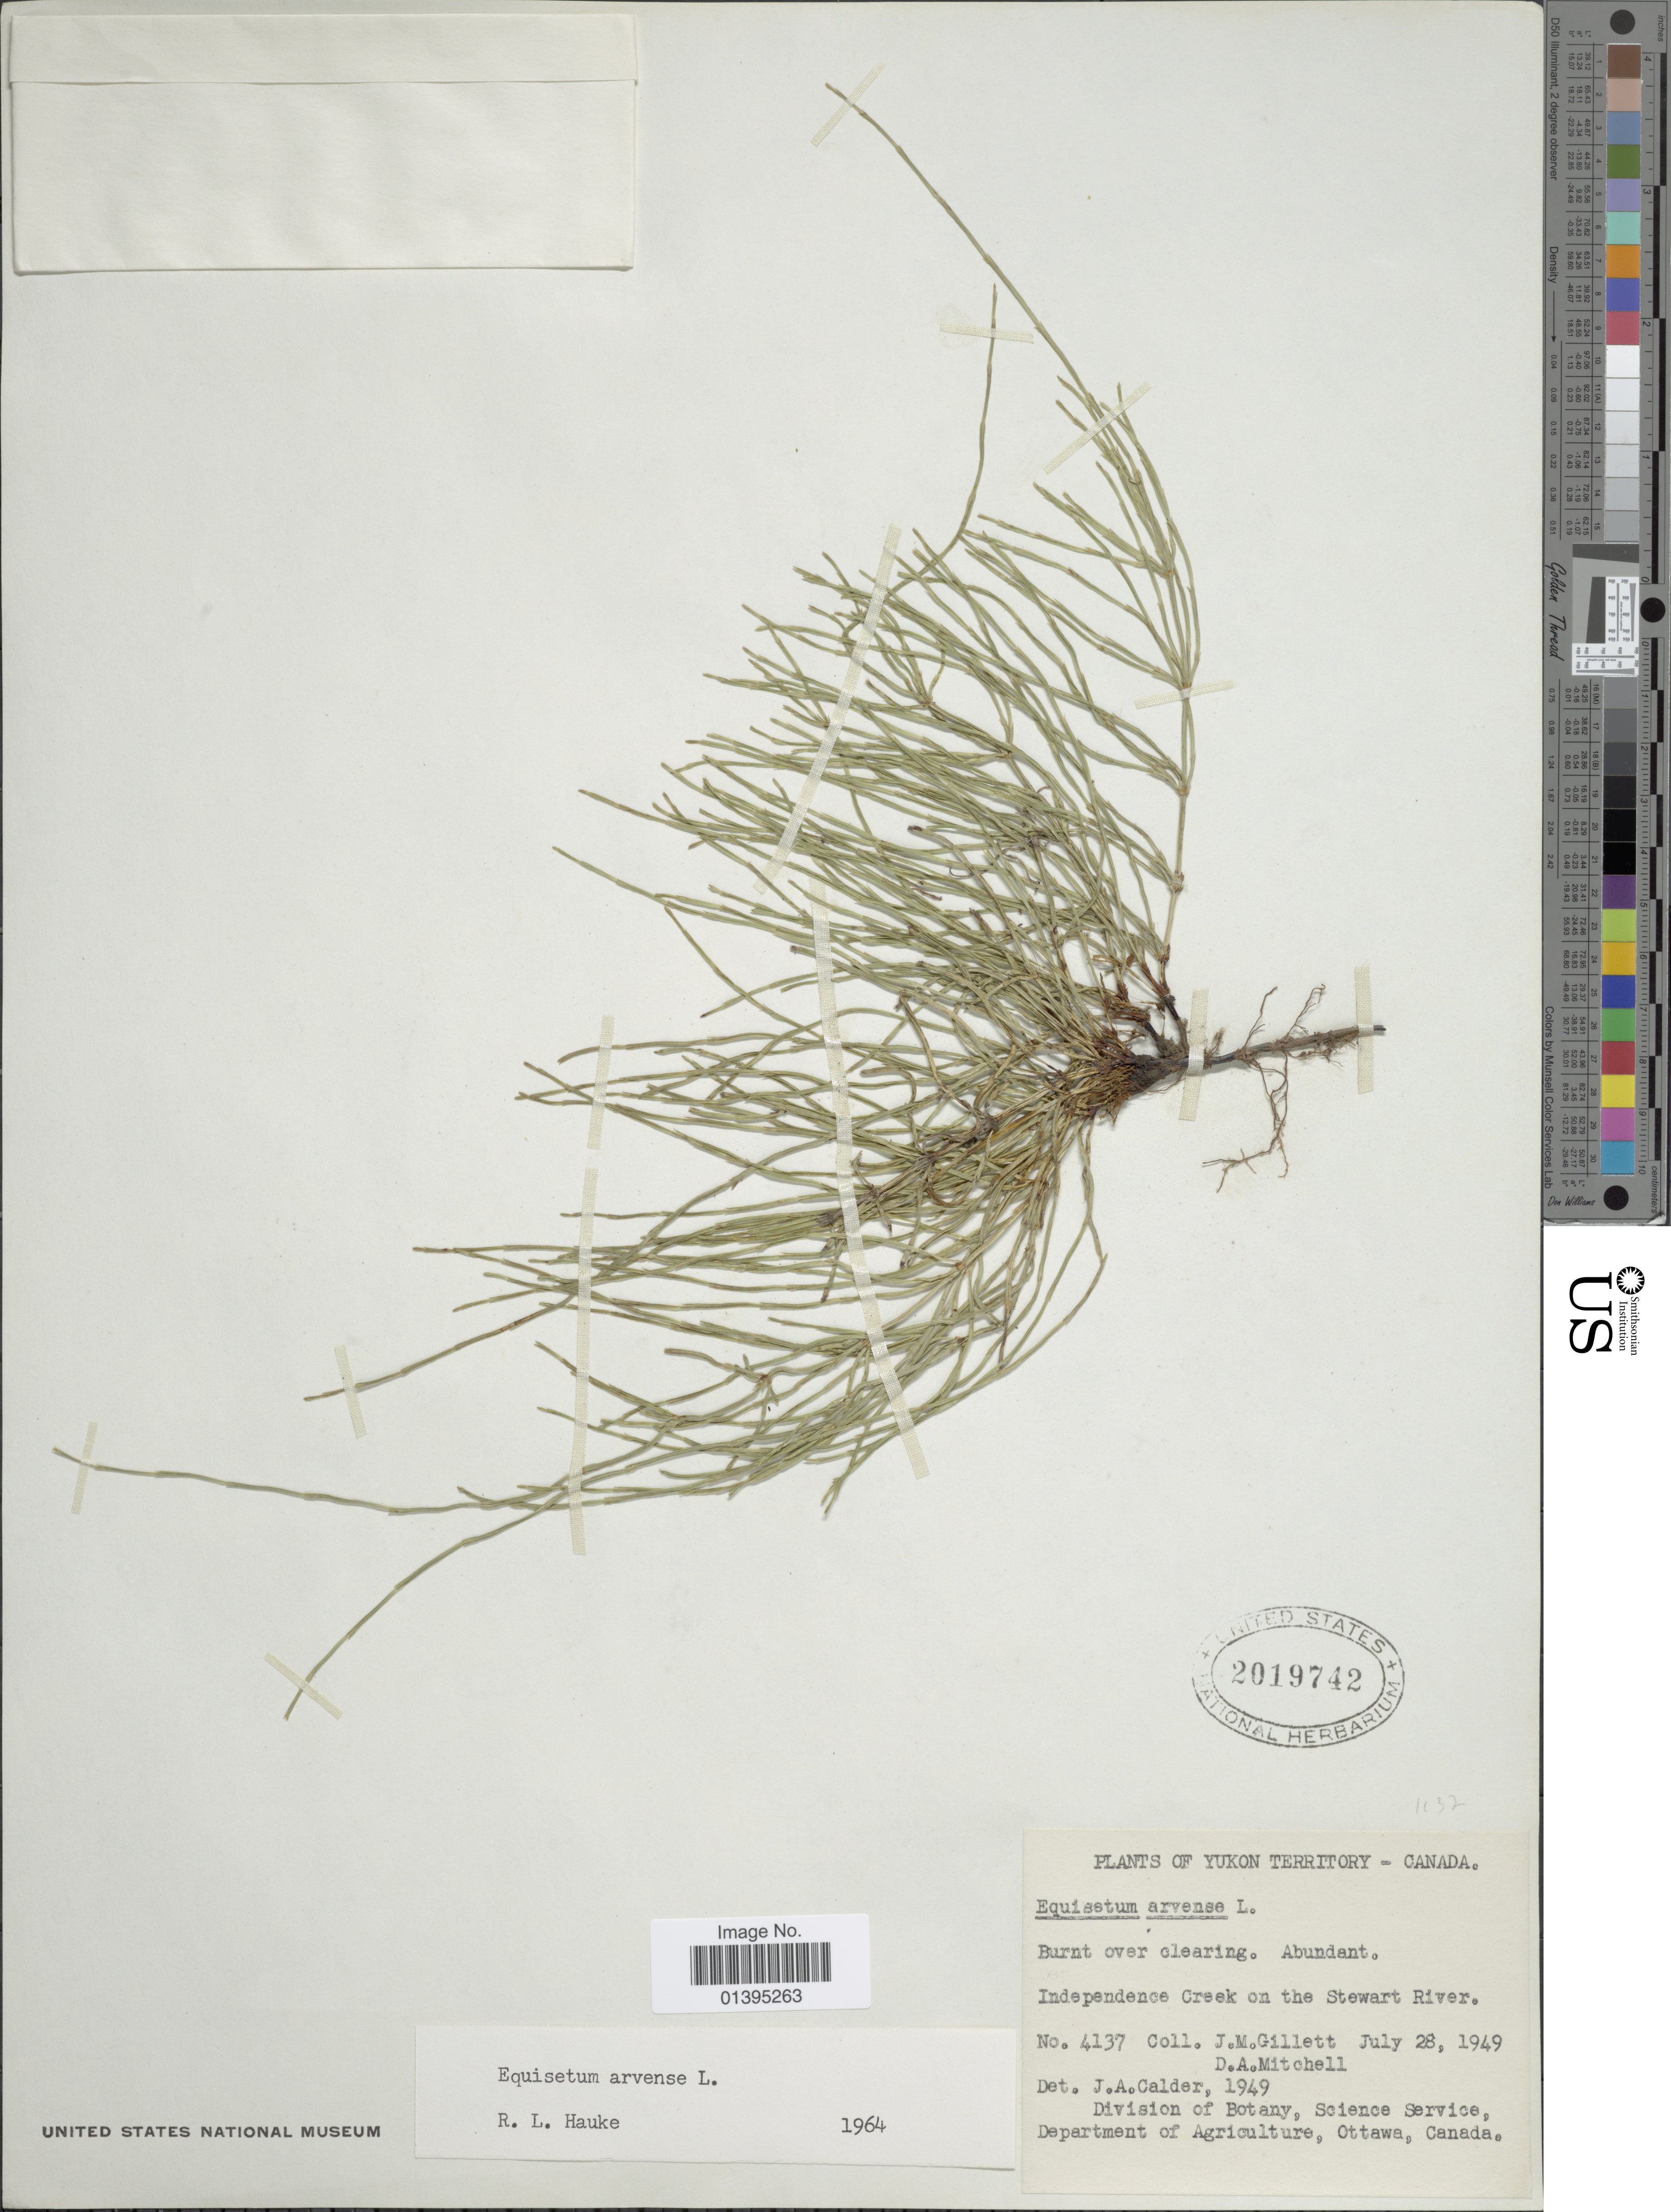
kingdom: Plantae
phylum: Tracheophyta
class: Polypodiopsida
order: Equisetales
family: Equisetaceae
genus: Equisetum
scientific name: Equisetum arvense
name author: L.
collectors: J. M. Gillett & D. Mitchell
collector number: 4137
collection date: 1949-07-28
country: Canada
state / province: Yukon Territory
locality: Independence Creek on the Stewart River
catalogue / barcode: US 2019742